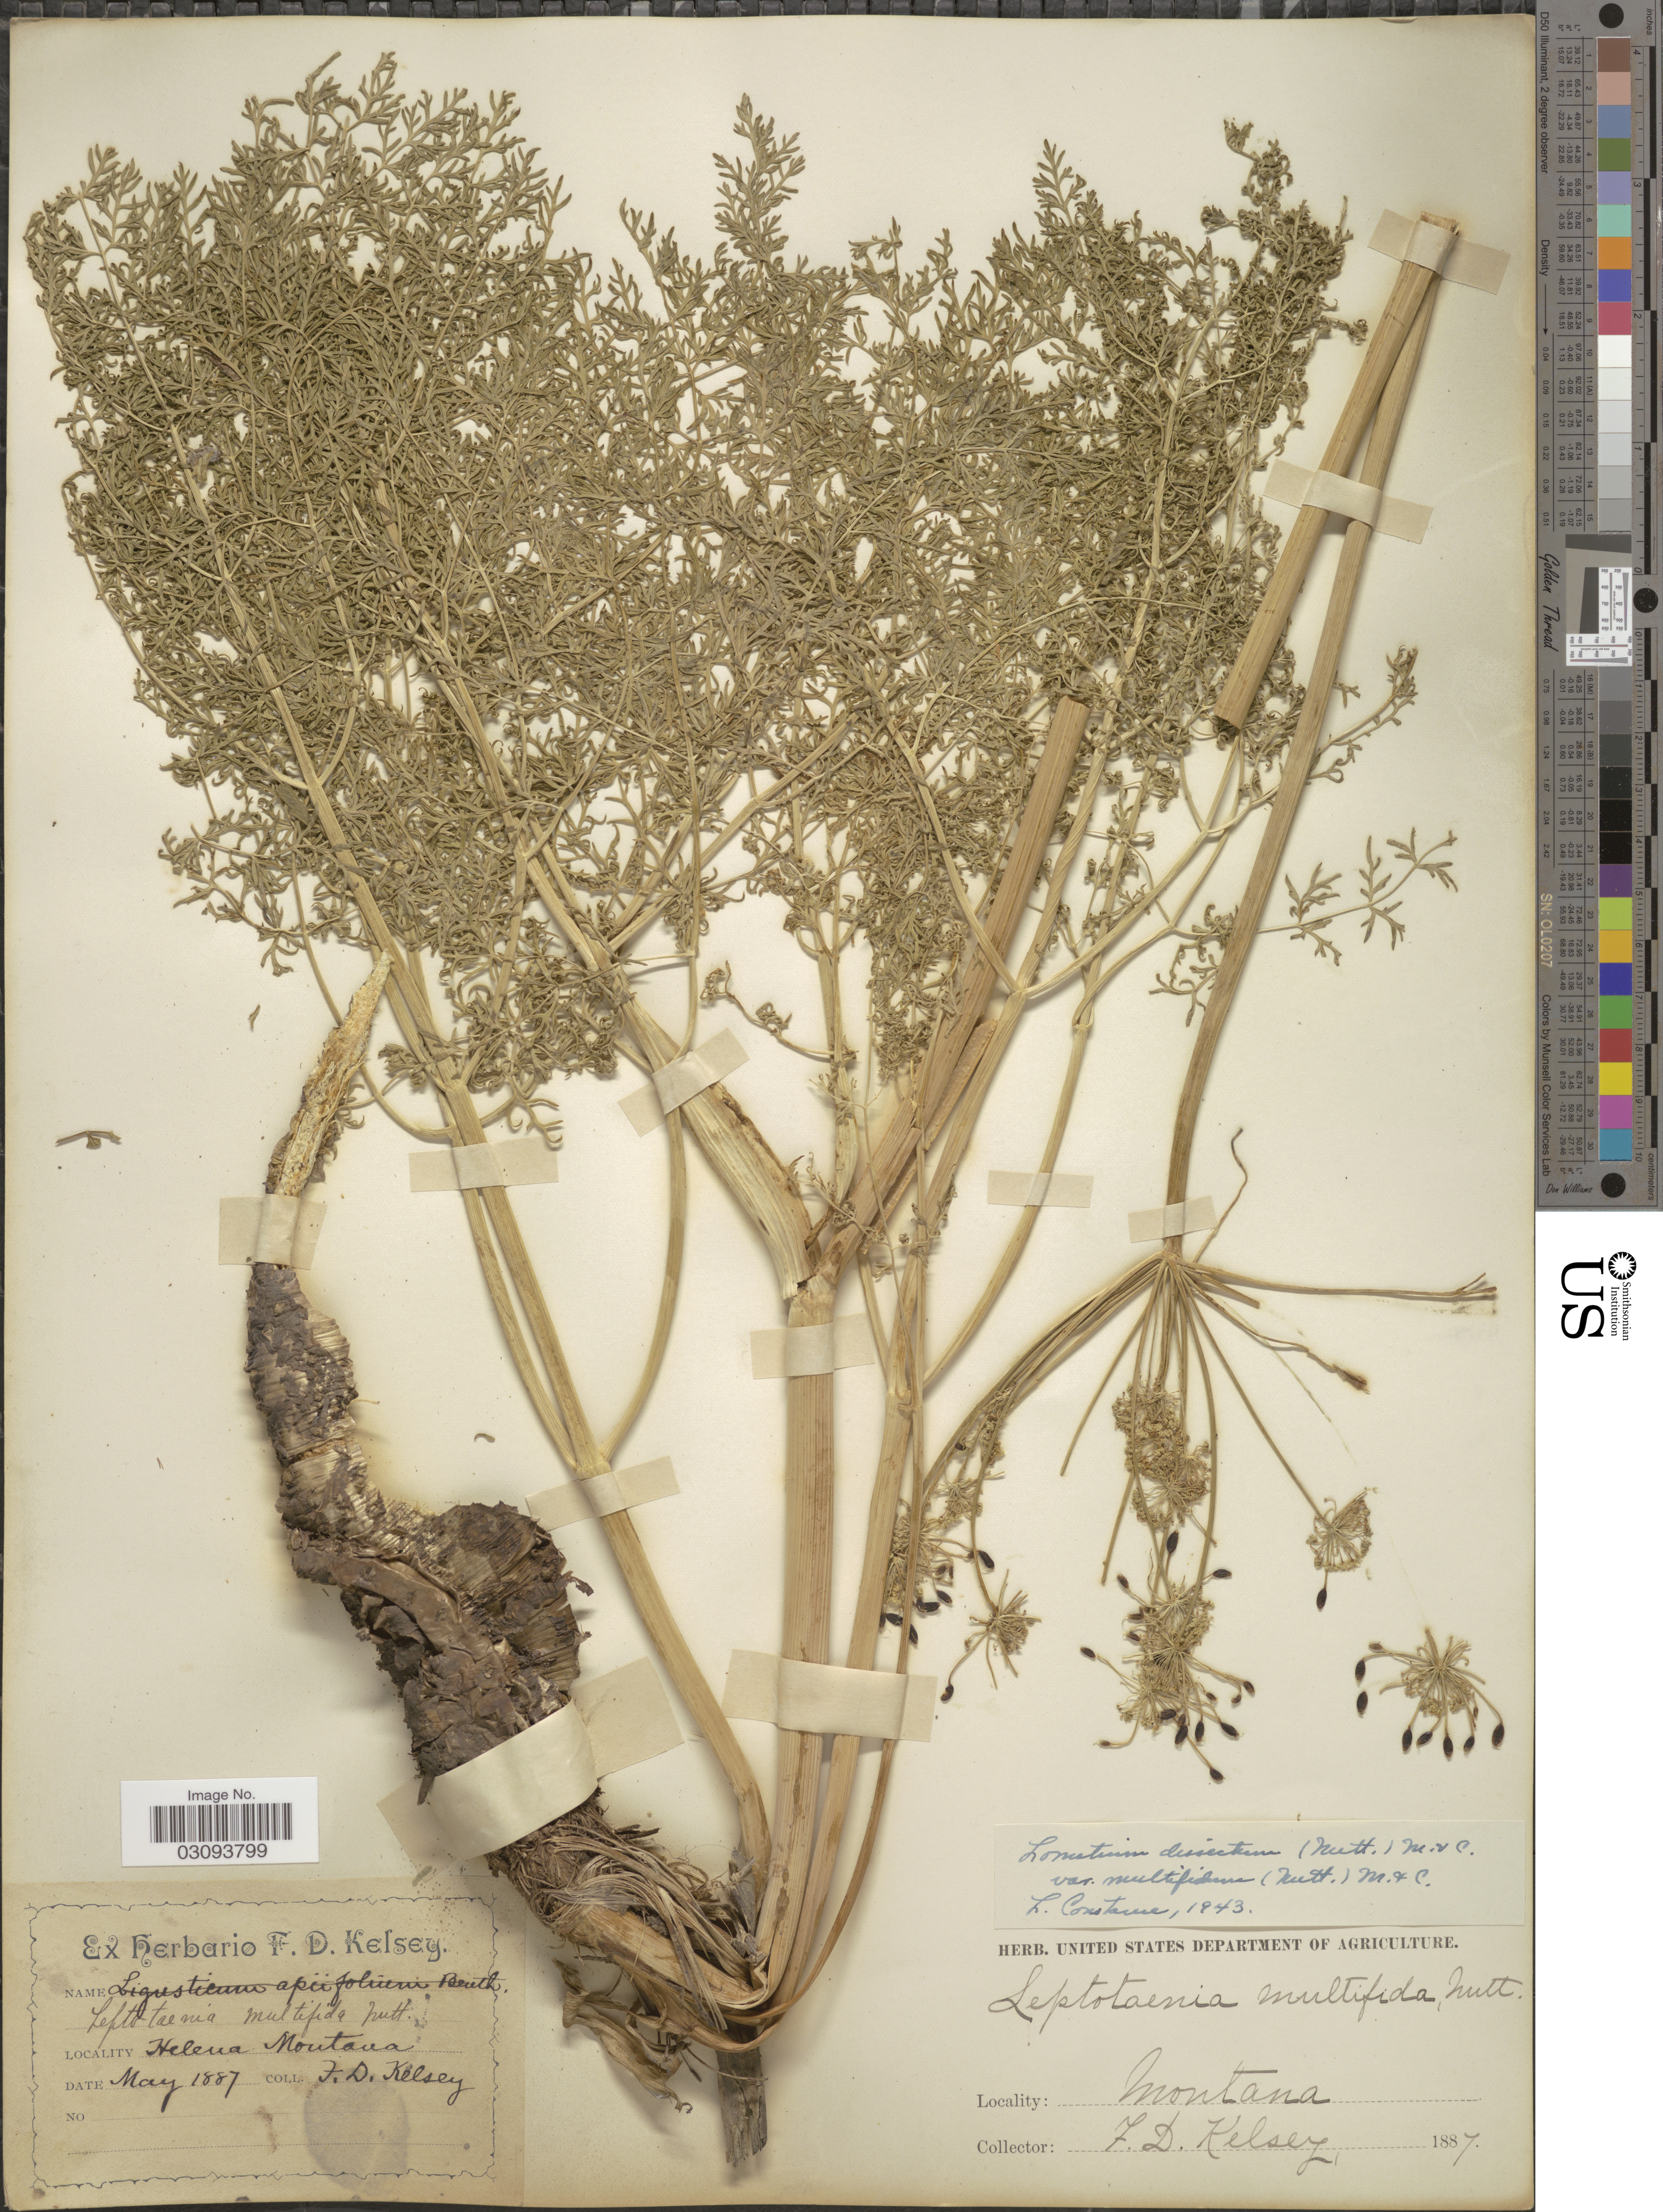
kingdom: Plantae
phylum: Tracheophyta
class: Magnoliopsida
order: Apiales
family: Apiaceae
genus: Lomatium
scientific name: Lomatium dissectum var. multifidum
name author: (Nutt.) Mathias & Constance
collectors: F. Kelsey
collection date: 1887-05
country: United States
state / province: Montana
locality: Helena Montana.